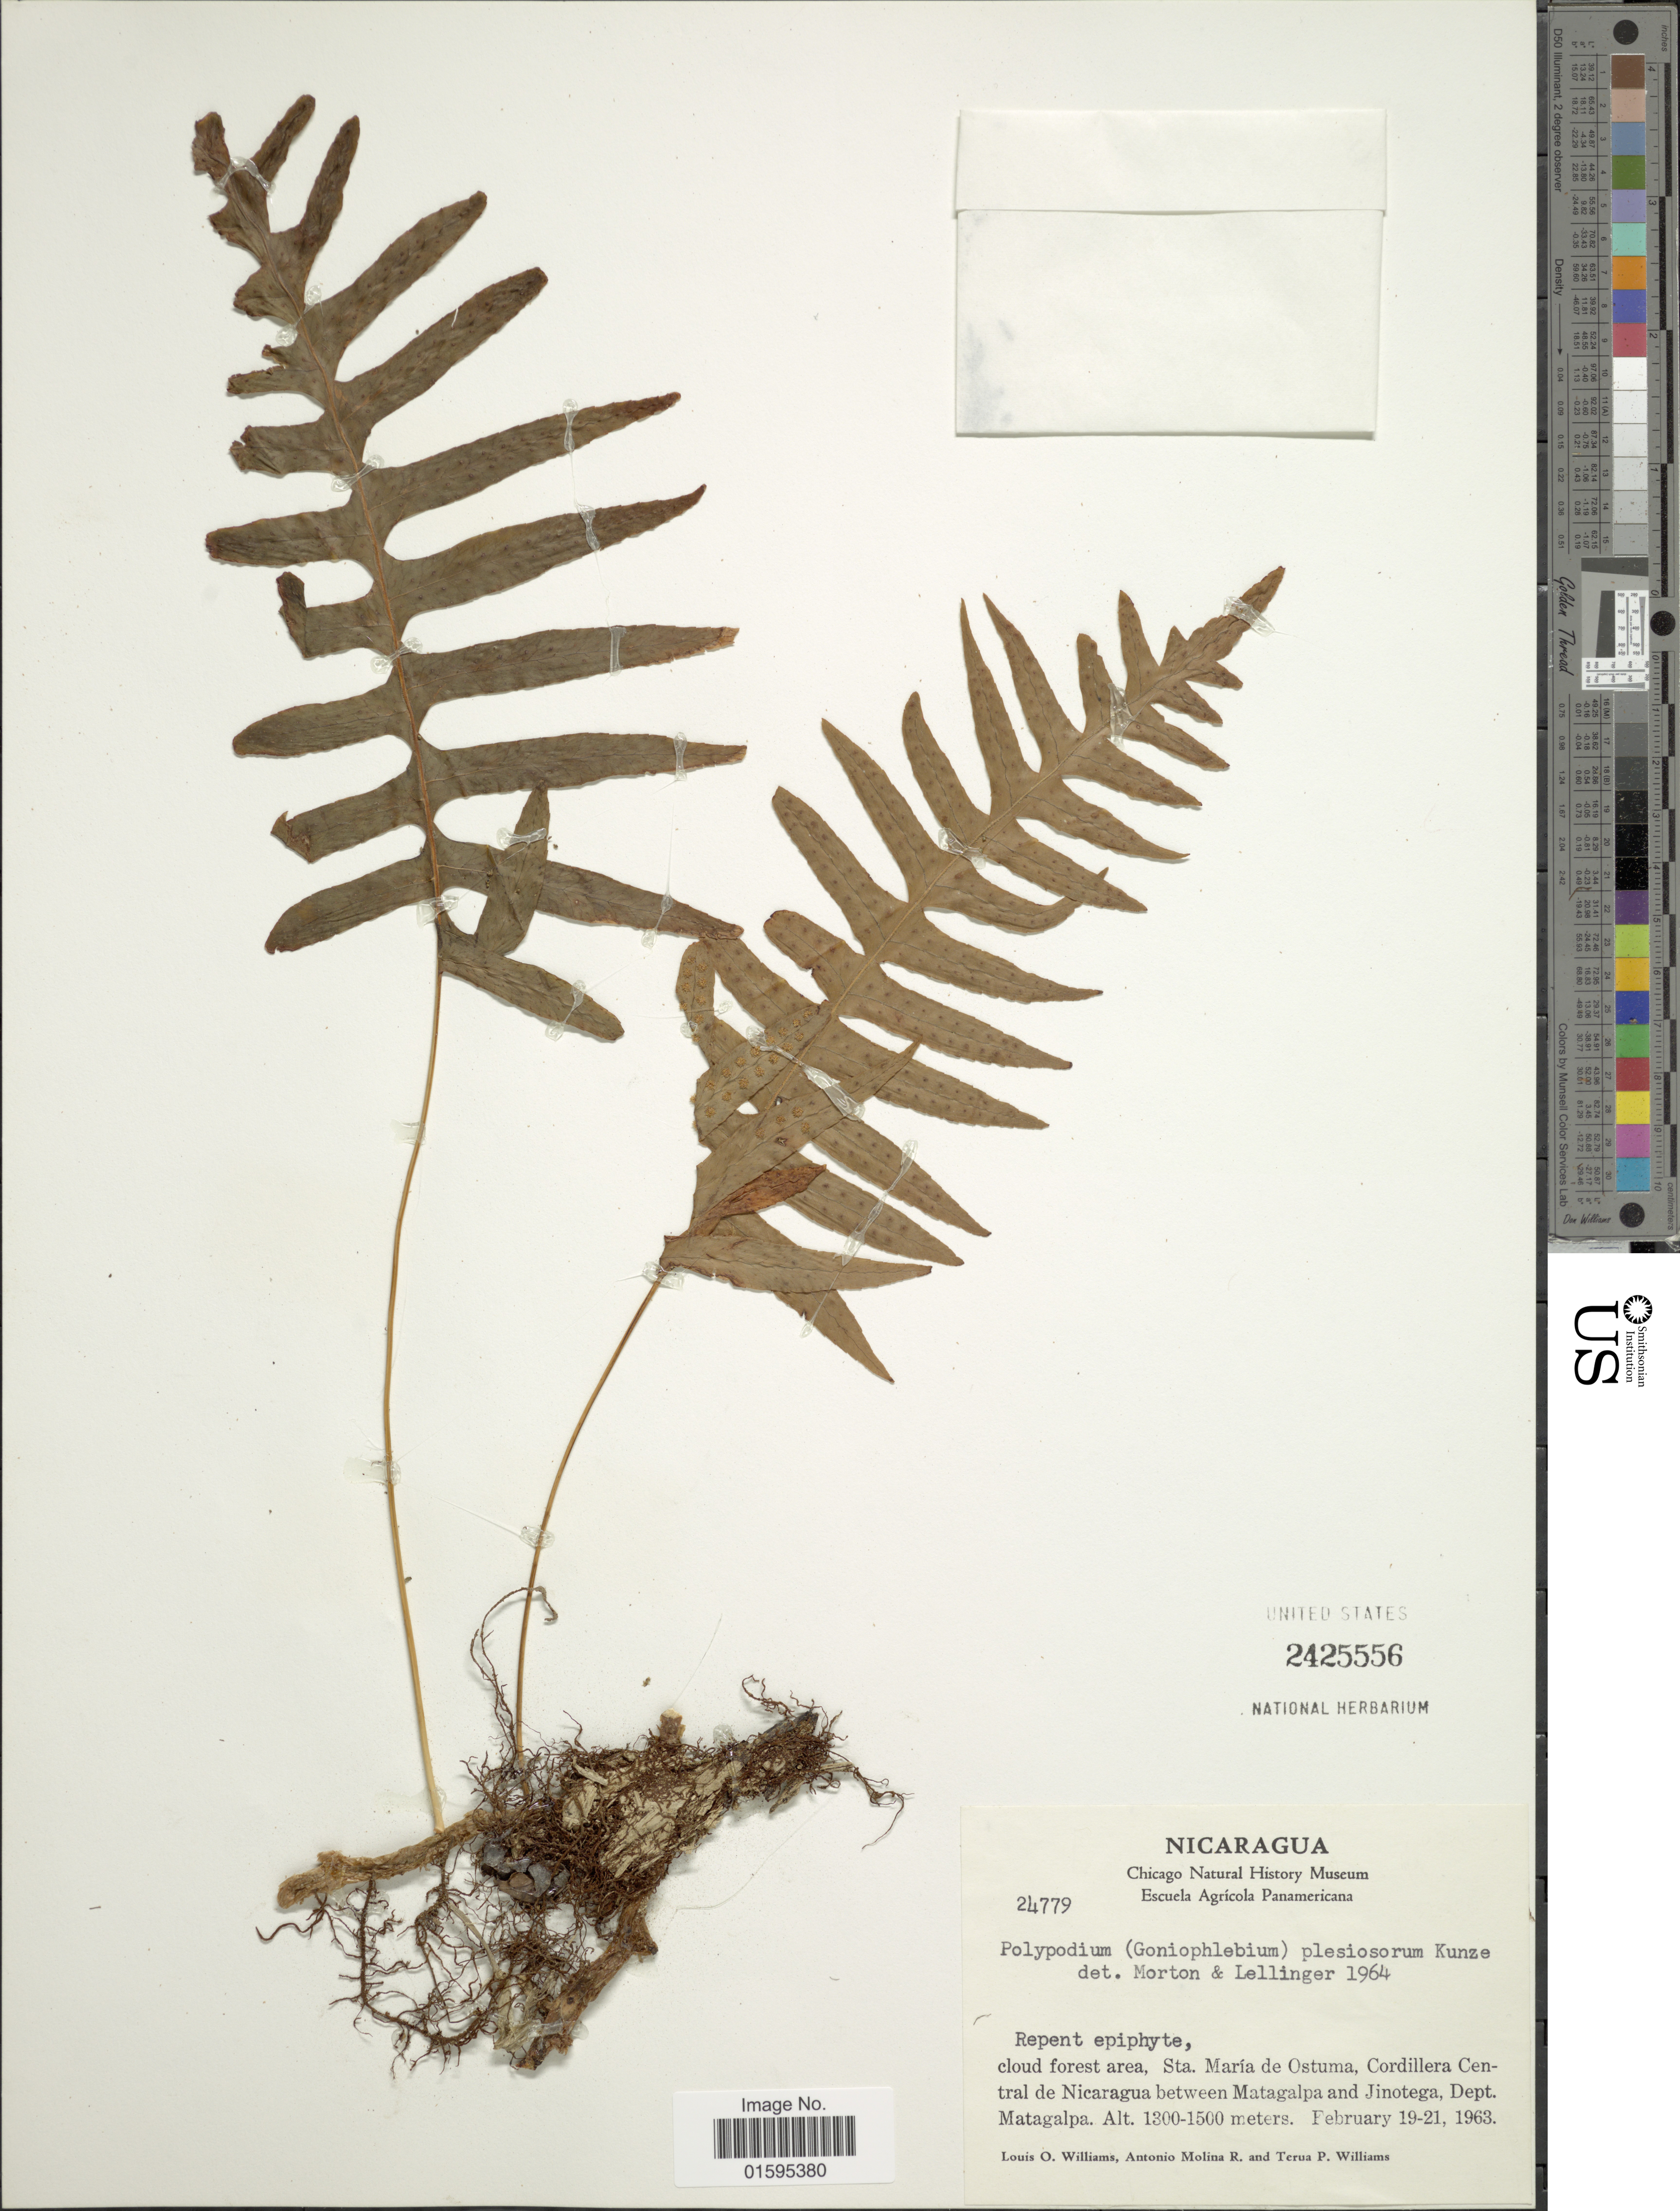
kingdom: Plantae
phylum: Tracheophyta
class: Polypodiopsida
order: Polypodiales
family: Polypodiaceae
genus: Polypodium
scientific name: Polypodium plesiosorum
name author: Kunze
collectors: L. O. Williams, A. Molina R. & T. P. Williams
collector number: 24779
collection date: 1963-02-19/1963-02-21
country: Nicaragua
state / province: Matagalpa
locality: Cloud forest area, Sta. María de Ostuma, Cordillera Central de Nicaragua between Matagalpa and Jinotega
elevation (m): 1300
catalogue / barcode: US 2425556